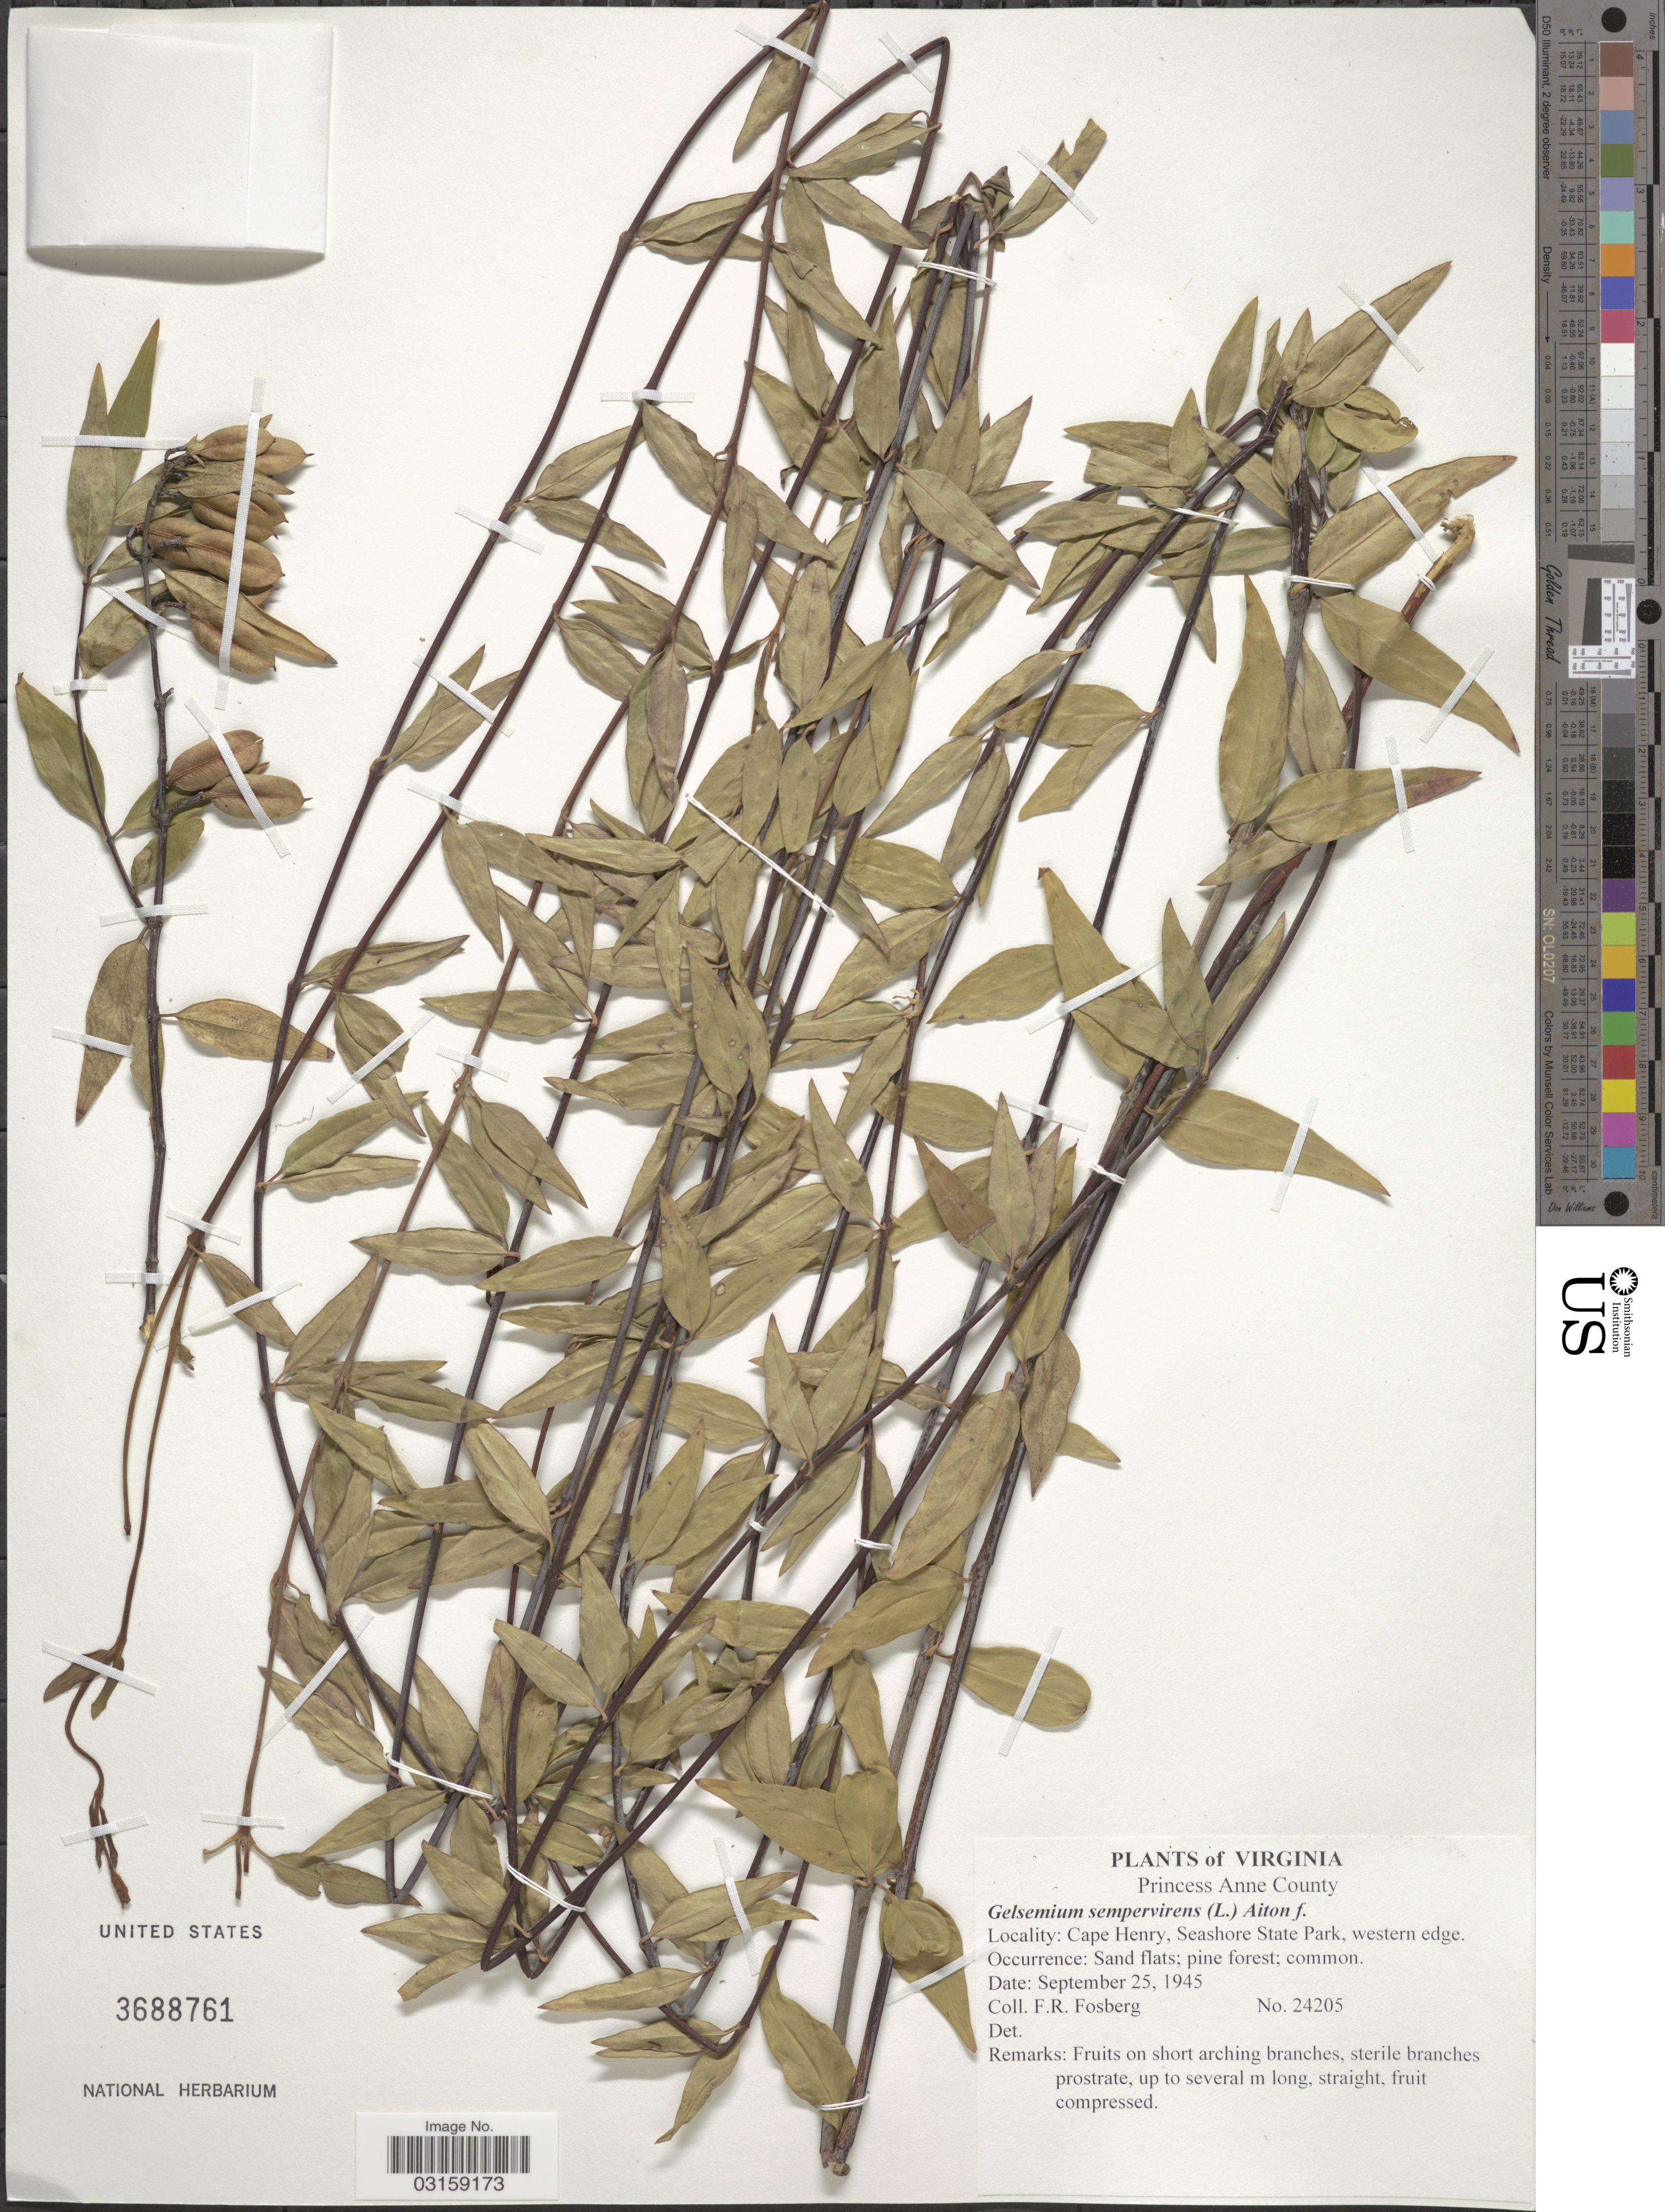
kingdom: Plantae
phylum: Tracheophyta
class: Magnoliopsida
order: Gentianales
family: Gelsemiaceae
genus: Gelsemium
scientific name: Gelsemium sempervirens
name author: (L.) J. St.-Hil.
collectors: F. R. Fosberg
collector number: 24205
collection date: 1945-09-25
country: United States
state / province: Virginia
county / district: City of Virginia Beach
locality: Cape Henry, Seashore State Park, western edge.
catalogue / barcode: US 3688761